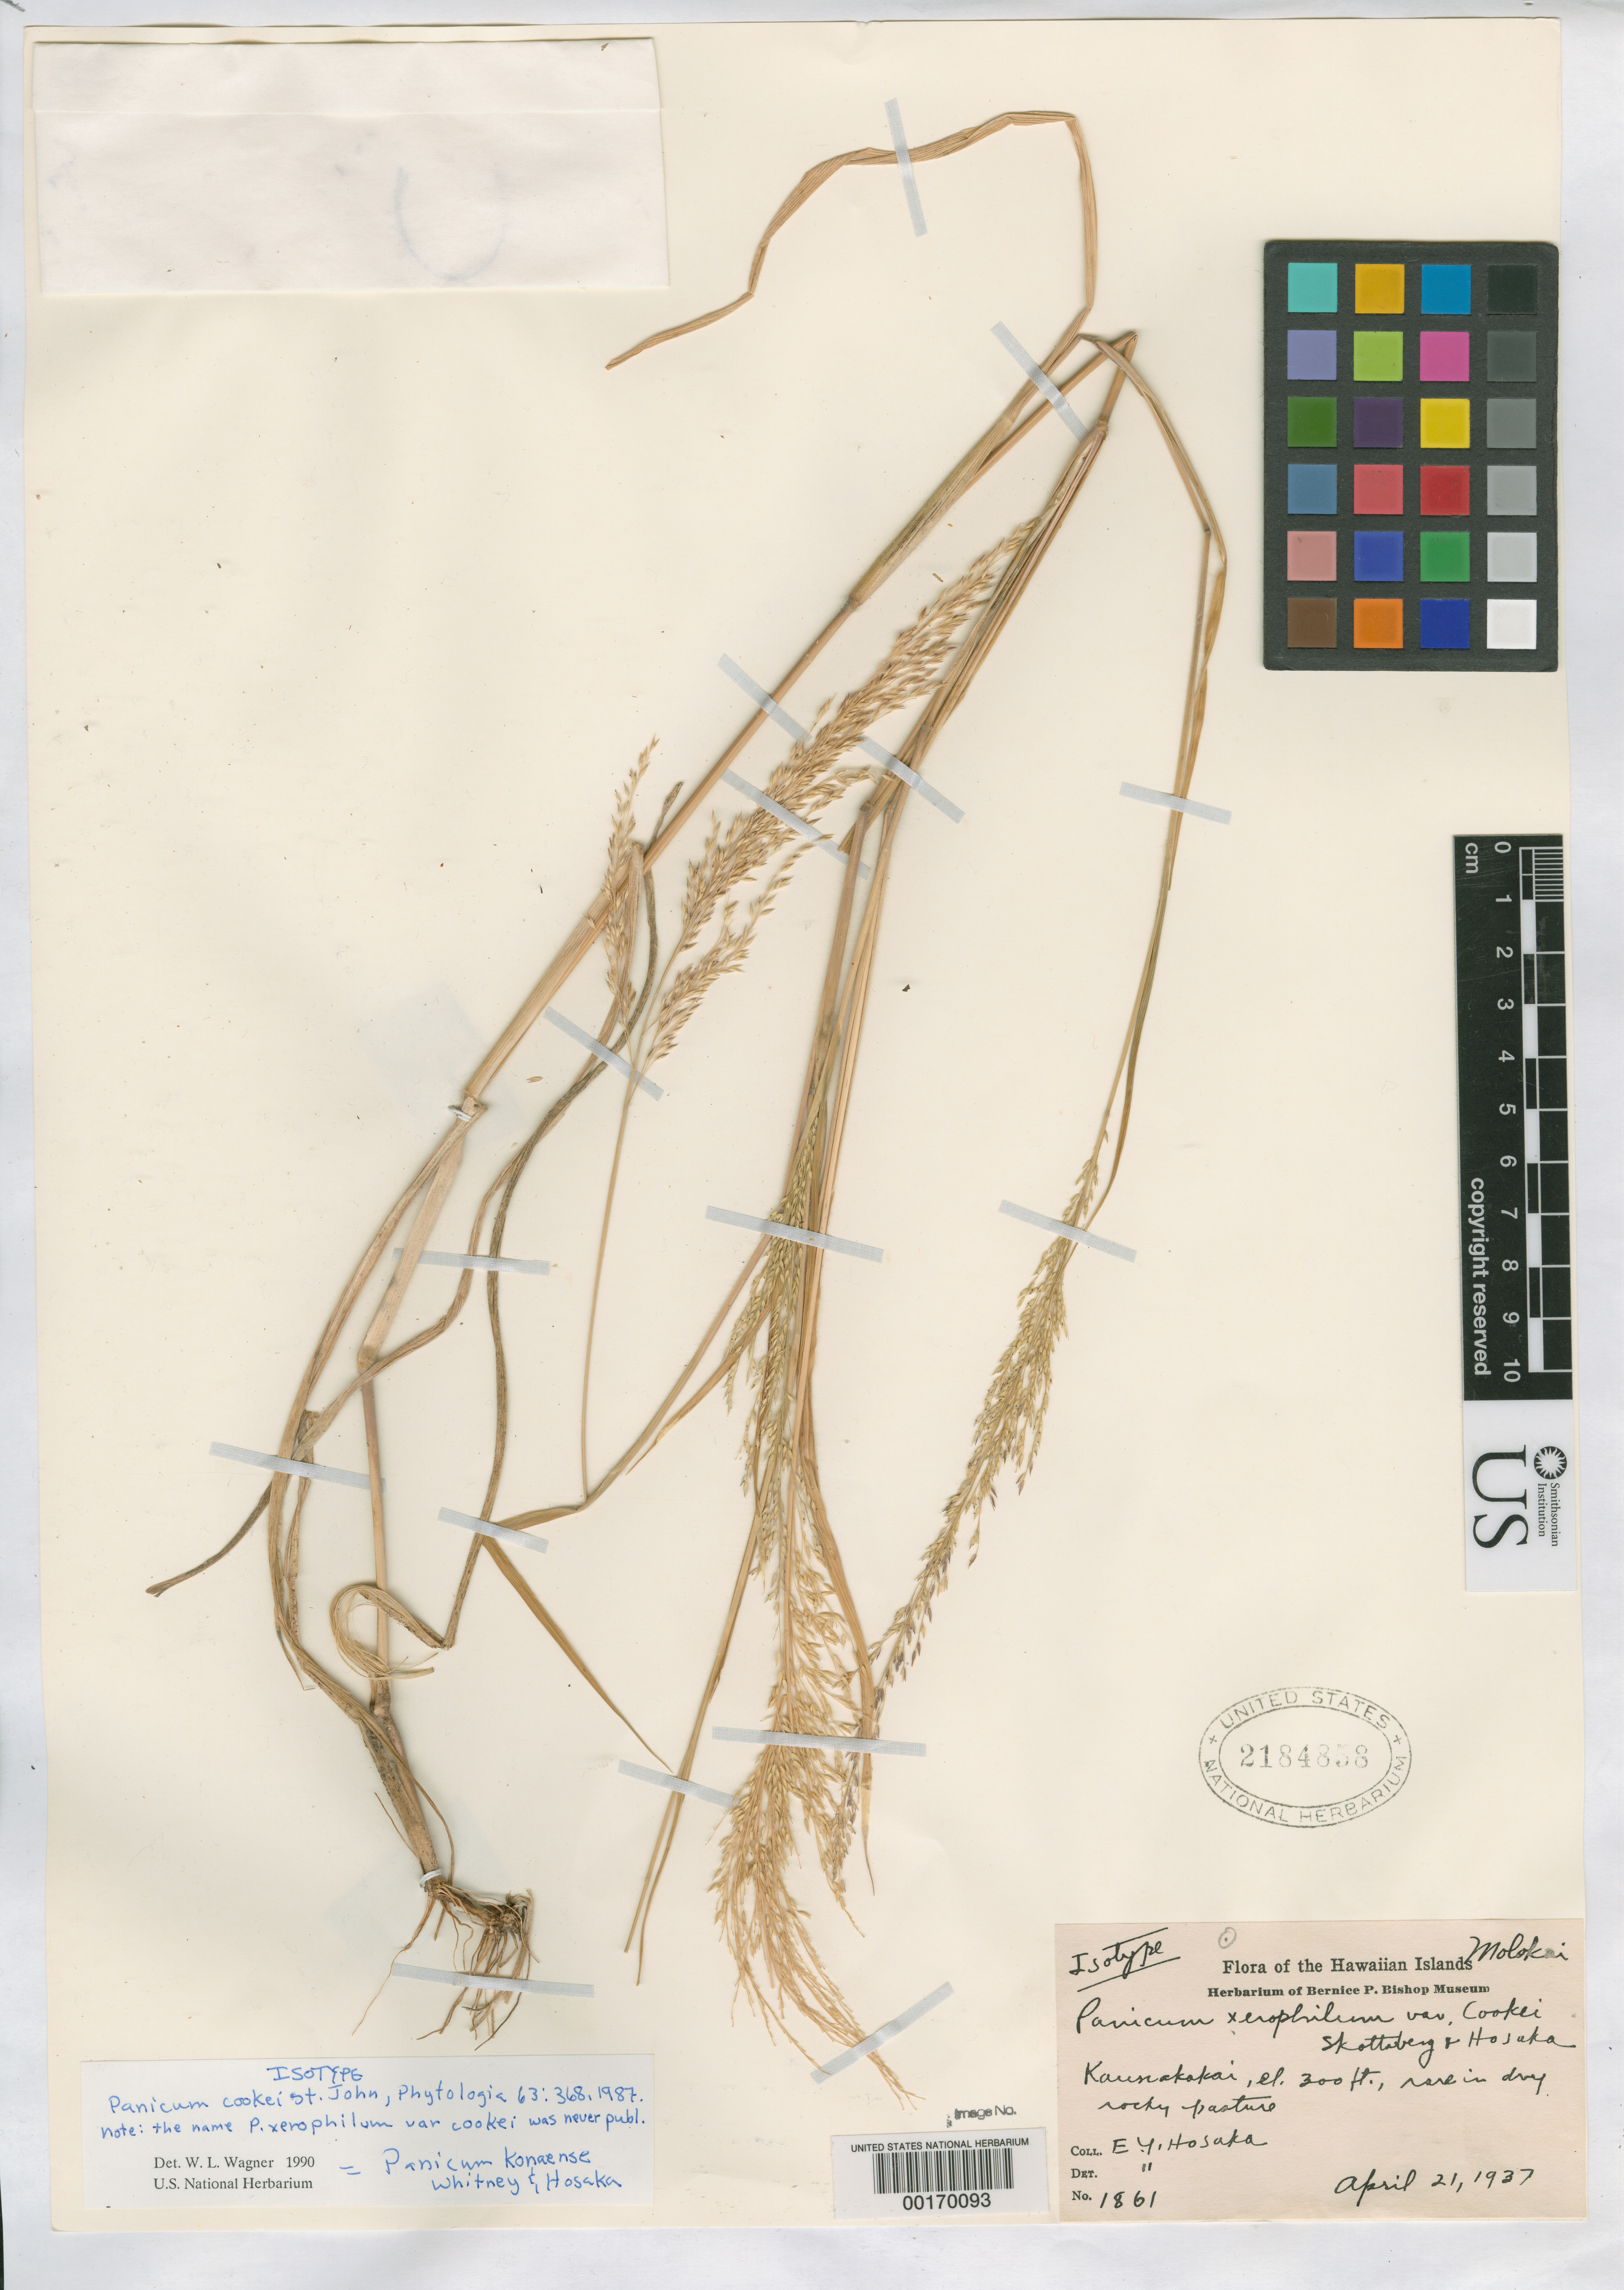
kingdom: Plantae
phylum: Tracheophyta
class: Liliopsida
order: Poales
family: Poaceae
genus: Panicum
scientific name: Panicum cookei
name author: H. St. John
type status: Isotype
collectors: E. Y. Hosaka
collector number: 1861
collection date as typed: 21 Apr 1937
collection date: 1937-04-21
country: United States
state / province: Hawaii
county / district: Maui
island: Moloka'i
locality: Kaunakakai.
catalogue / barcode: US 2184858